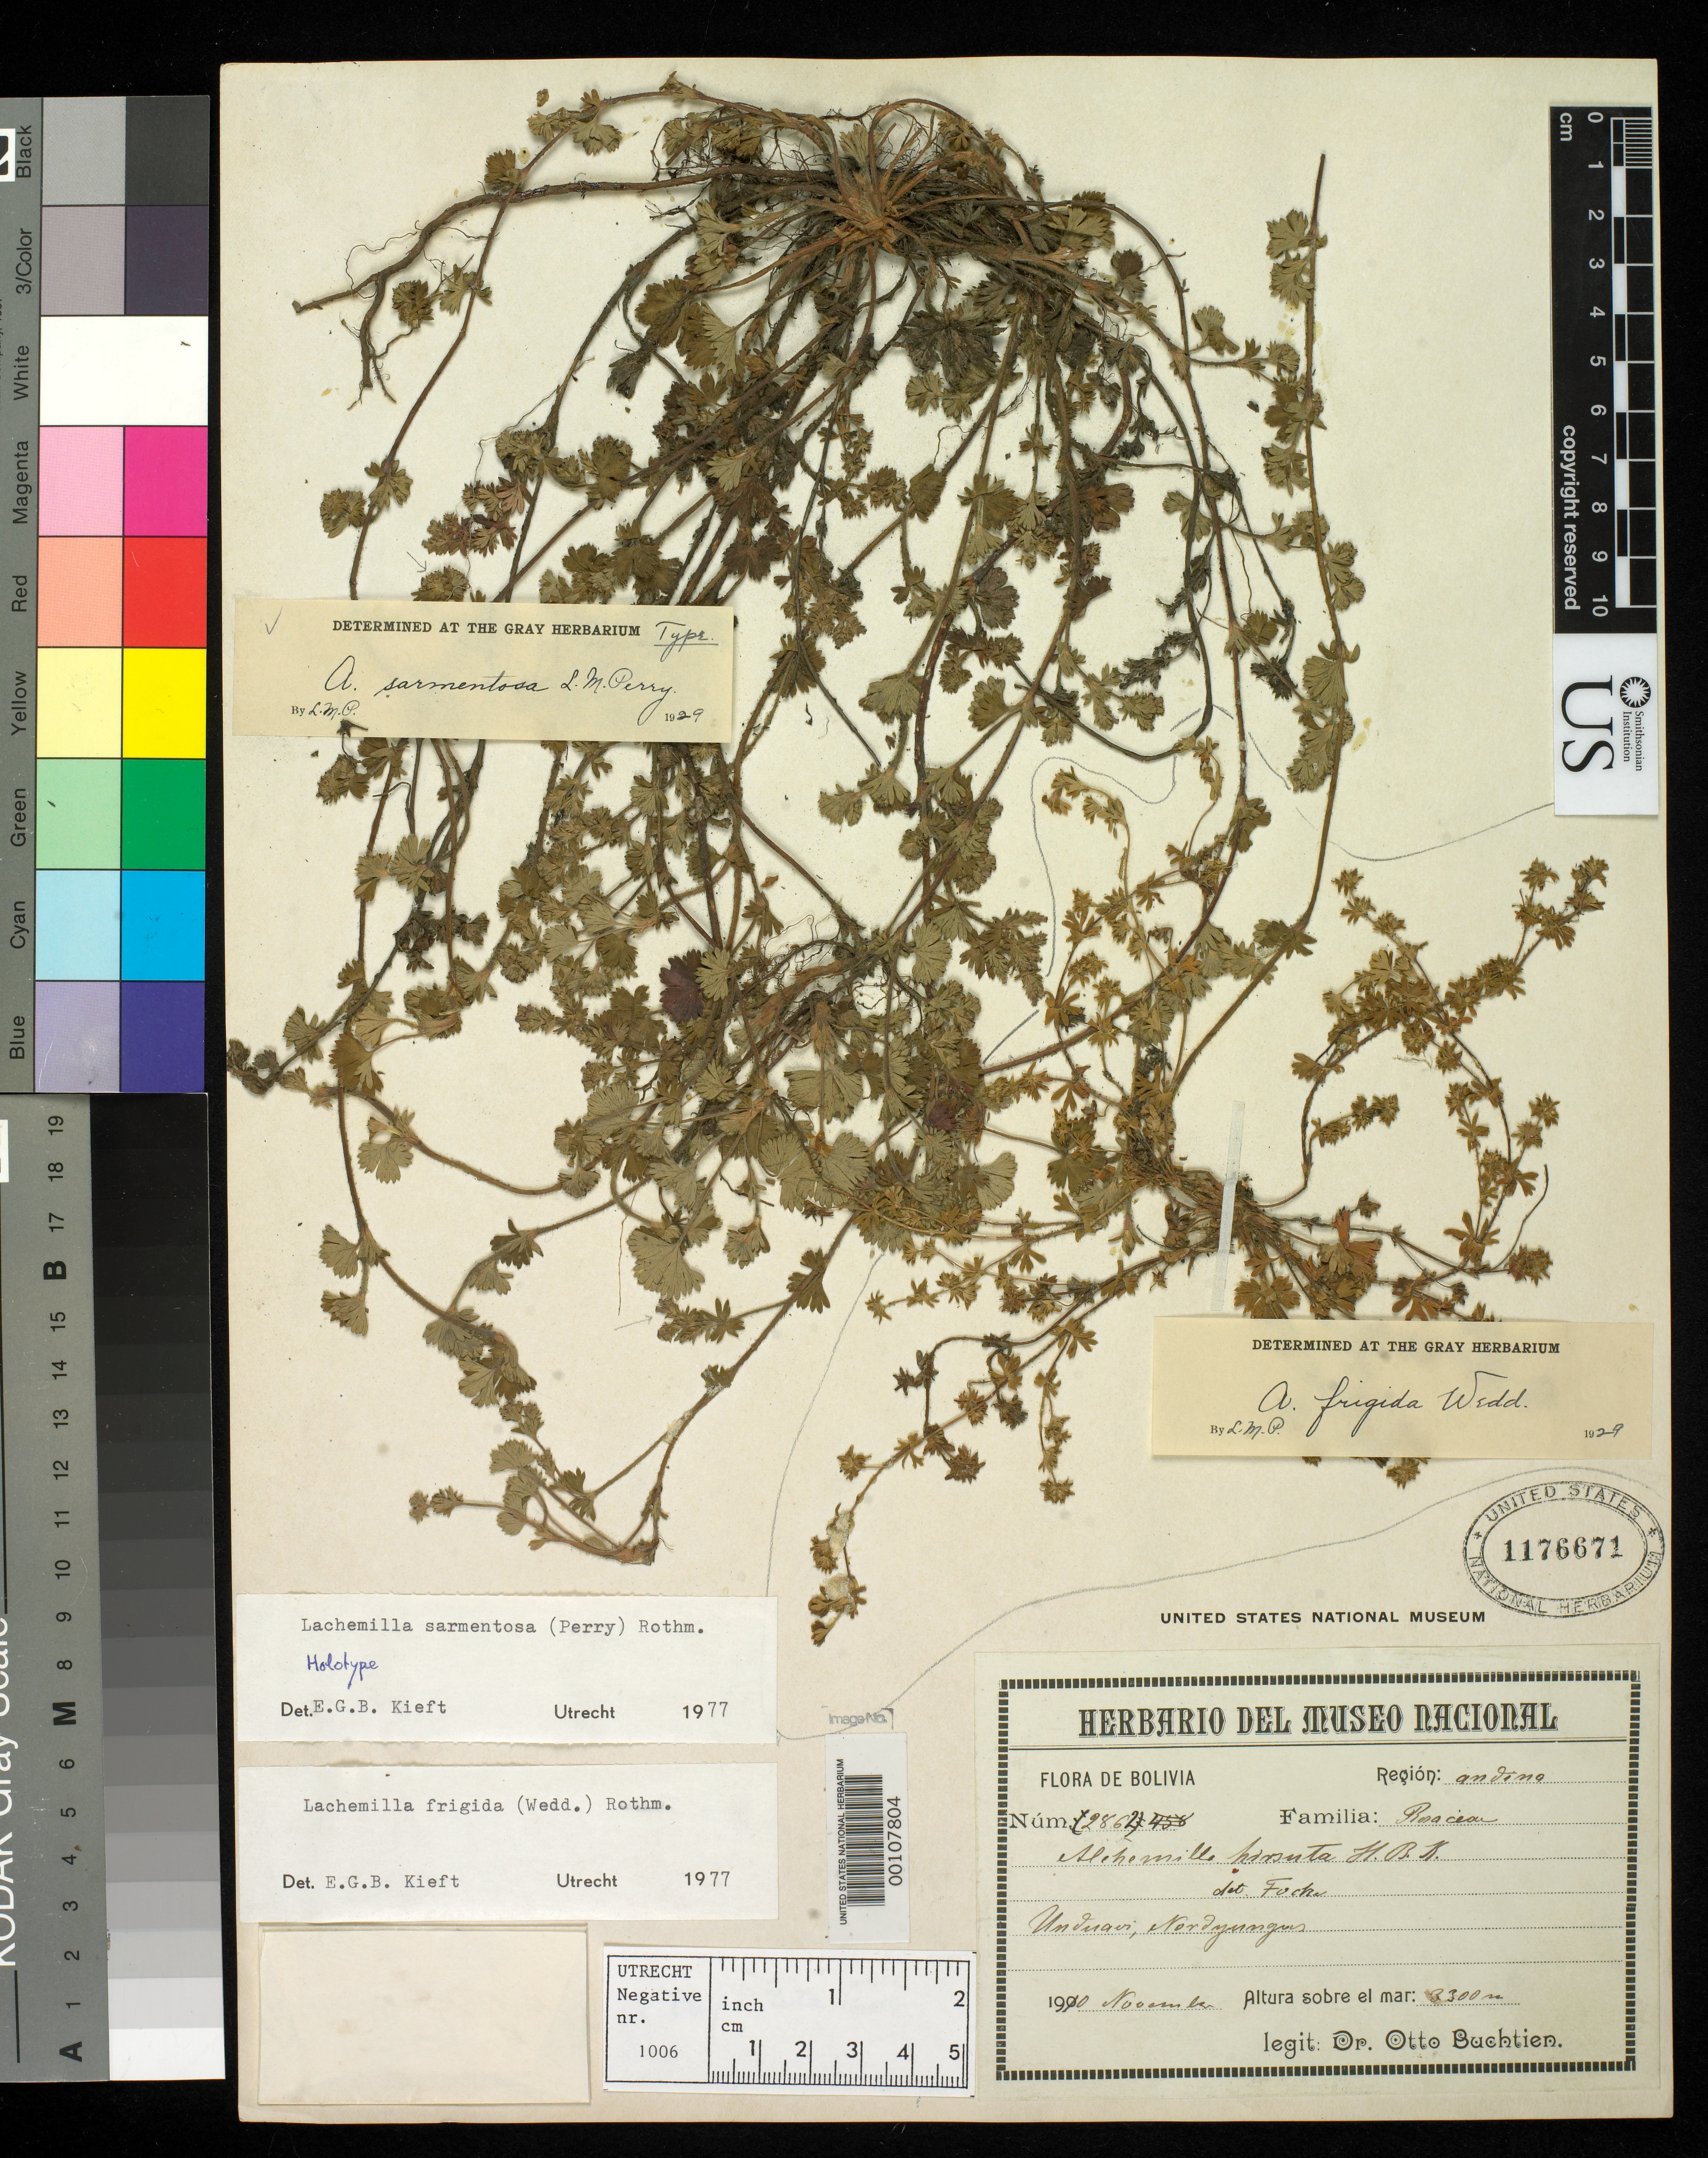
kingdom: Plantae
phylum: Tracheophyta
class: Magnoliopsida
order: Rosales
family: Rosaceae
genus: Alchemilla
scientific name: Alchemilla sarmentosa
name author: L.M. Perry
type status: Holotype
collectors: O. Buchtien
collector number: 2862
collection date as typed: Nov 1901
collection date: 1901-11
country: Bolivia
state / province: La Paz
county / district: Nor Yungas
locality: Andina Region.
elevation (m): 300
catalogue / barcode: US 1176671